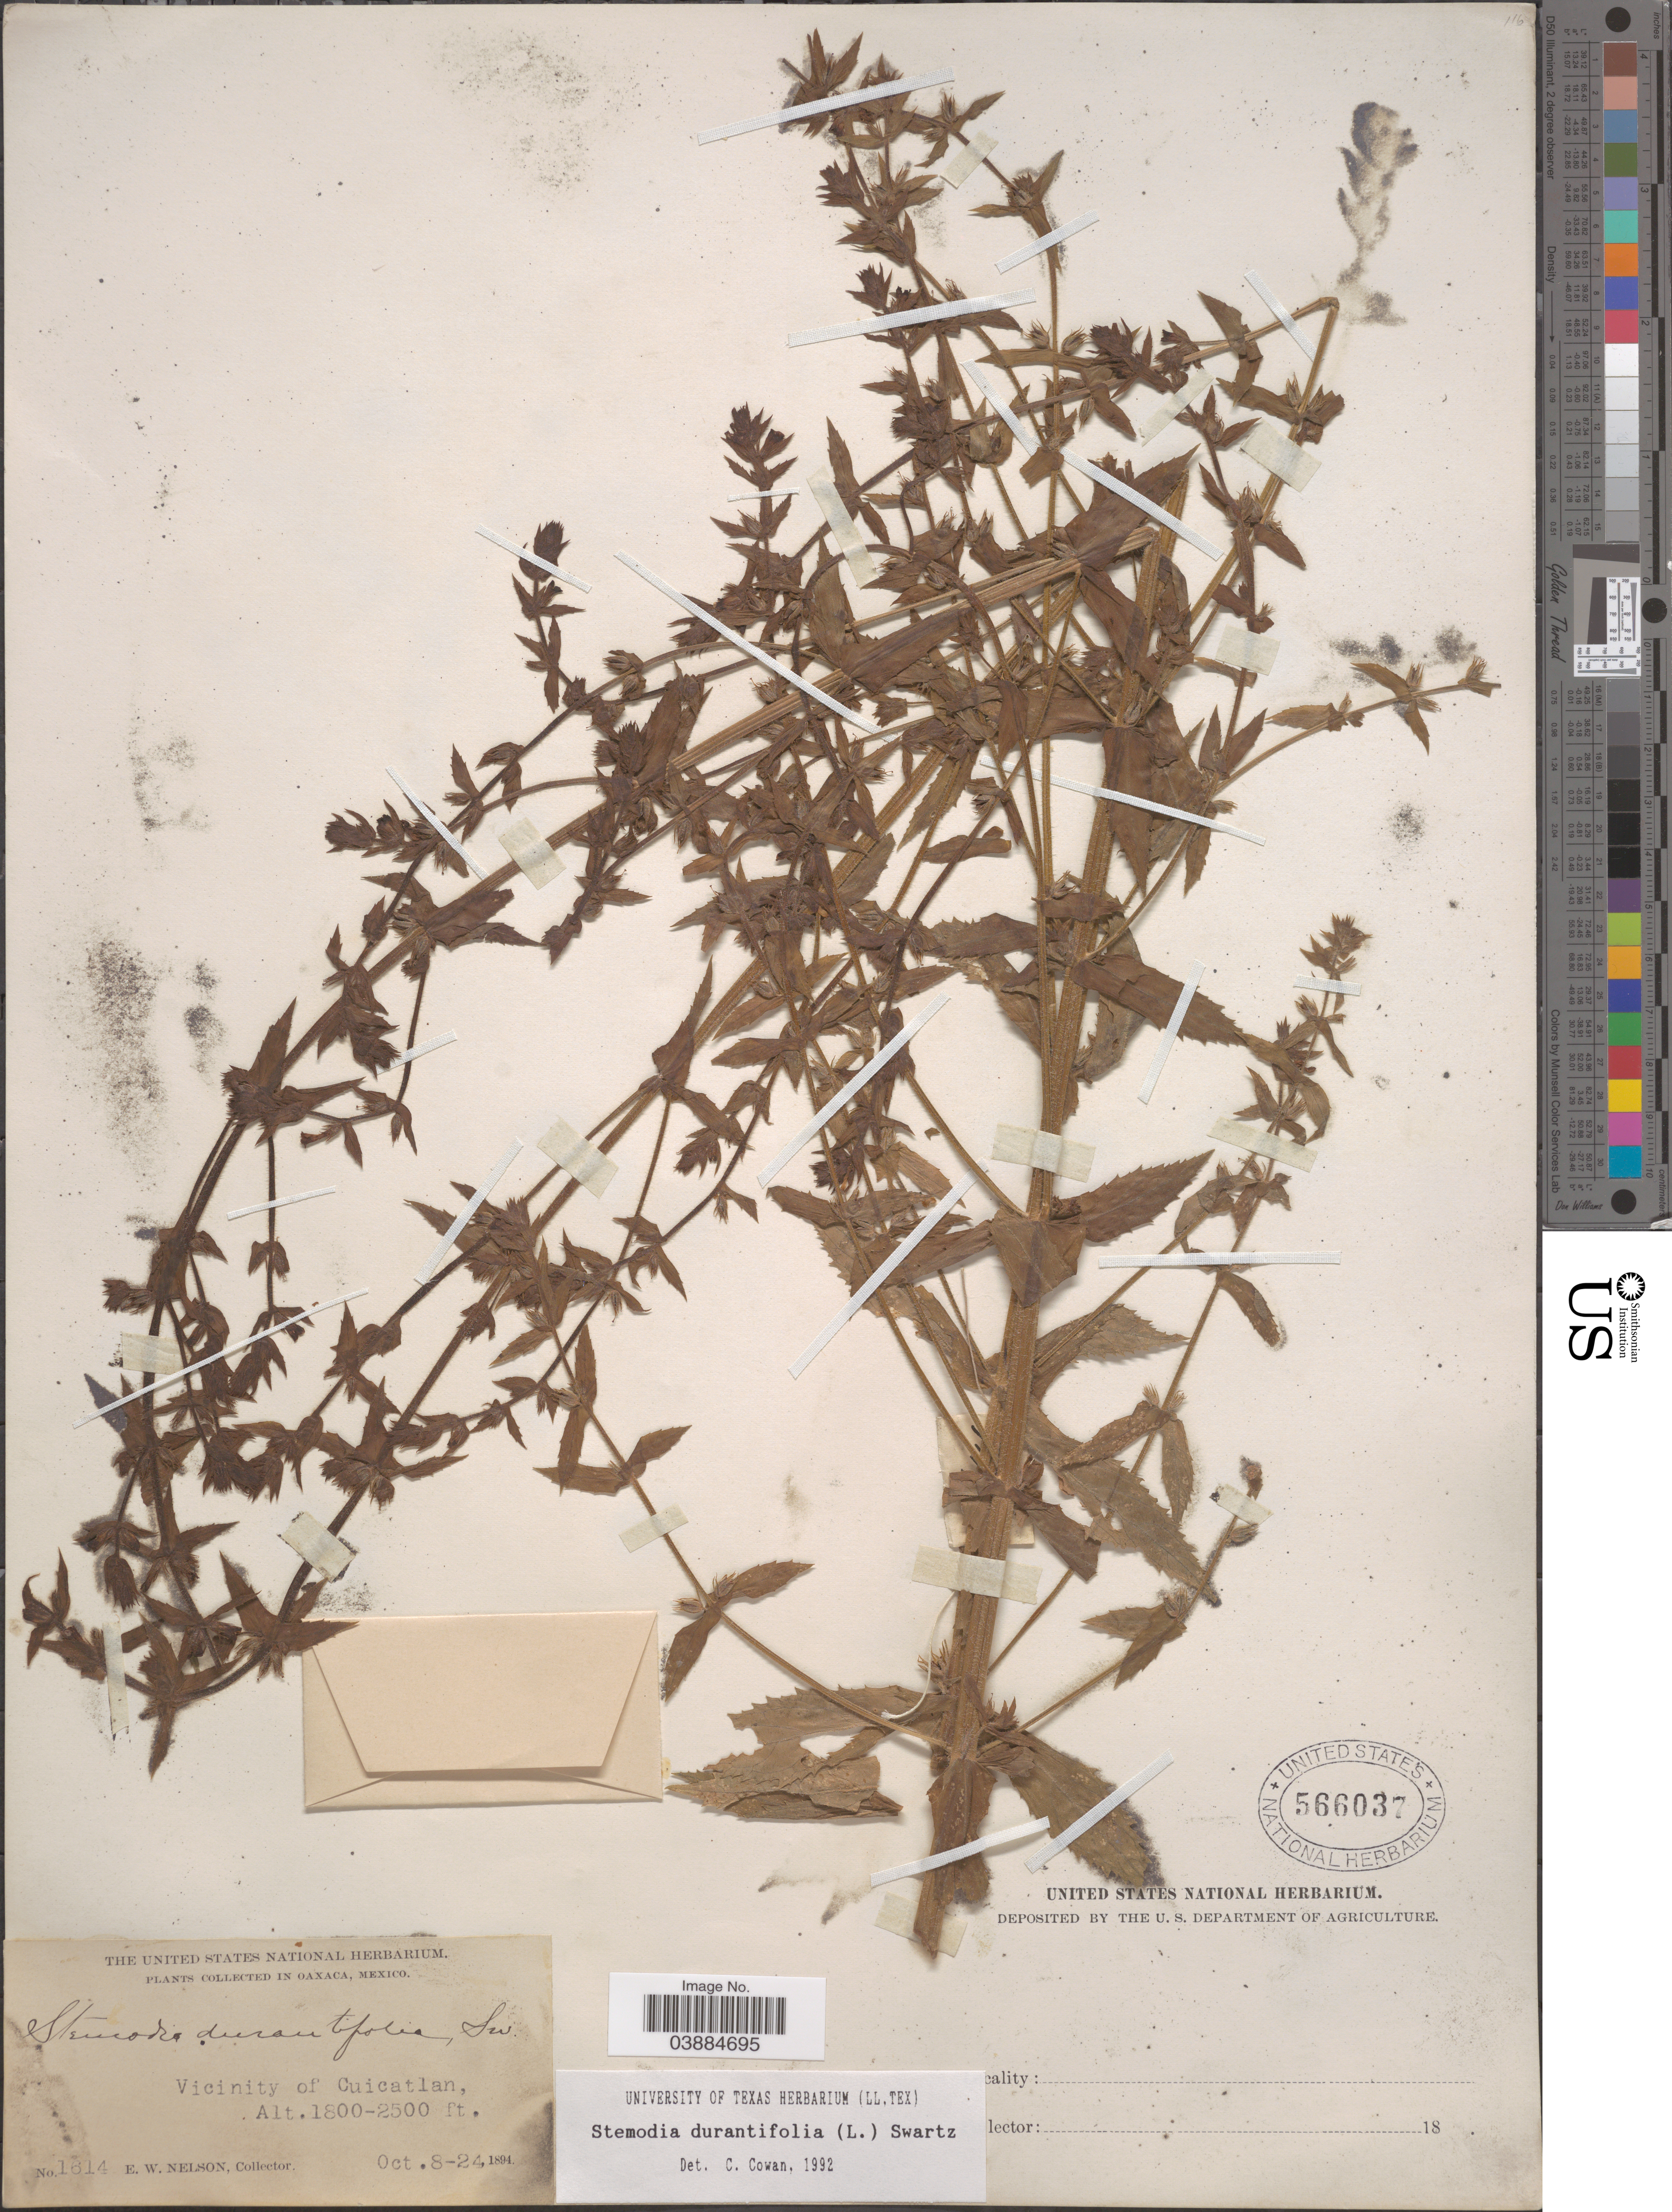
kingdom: Plantae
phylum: Tracheophyta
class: Magnoliopsida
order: Lamiales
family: Plantaginaceae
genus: Stemodia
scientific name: Stemodia durantifolia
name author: (L.) Sw.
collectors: E. W. Nelson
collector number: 1614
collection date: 1894-10-08/1894-10-24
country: Mexico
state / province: Oaxaca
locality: Vicinity of Cuicatlan.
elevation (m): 549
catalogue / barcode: US 566037